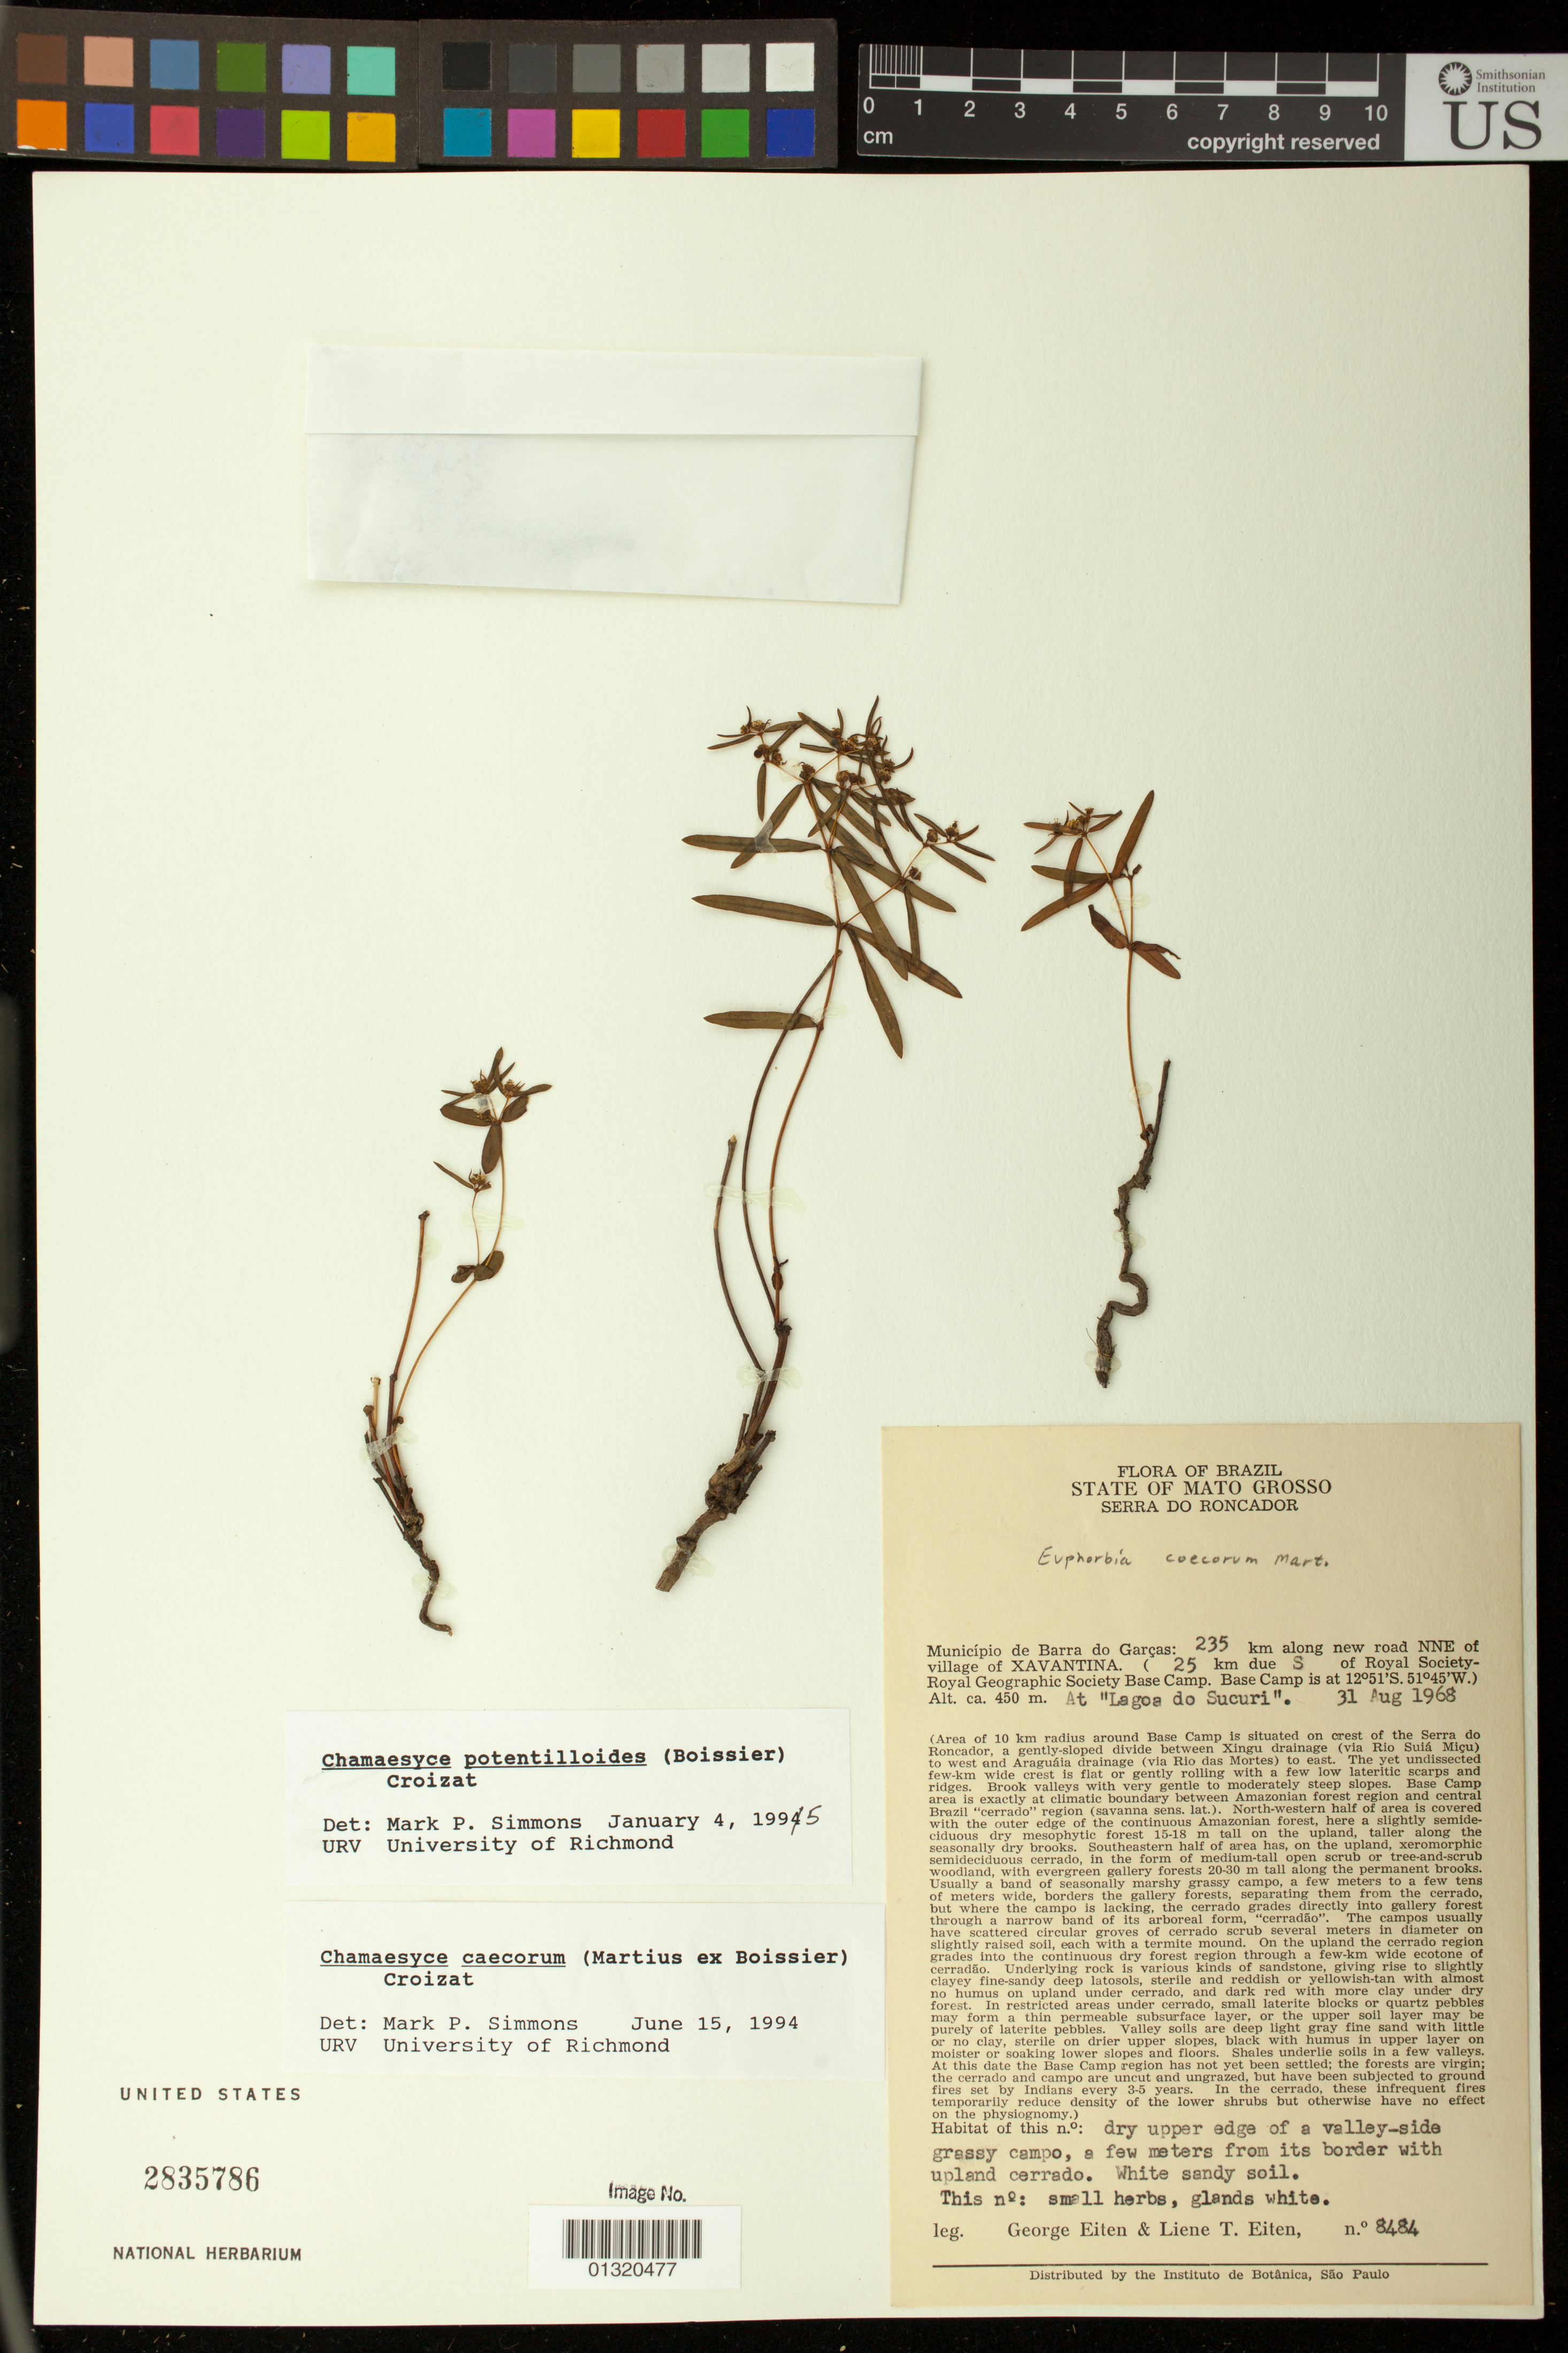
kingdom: Plantae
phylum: Tracheophyta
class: Magnoliopsida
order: Malpighiales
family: Euphorbiaceae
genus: Euphorbia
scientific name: Euphorbia potentilloides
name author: Boiss.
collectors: G. Eiten & L. T. Eiten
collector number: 8484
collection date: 1968-08-31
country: Brazil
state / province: Mato Grosso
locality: Serra do Roncador. Municipio de Barra do Garcas: 235 km along new road NNE of village of XAVANTINA. At "Lagoa do Sucuri".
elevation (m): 450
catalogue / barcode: US 2835786